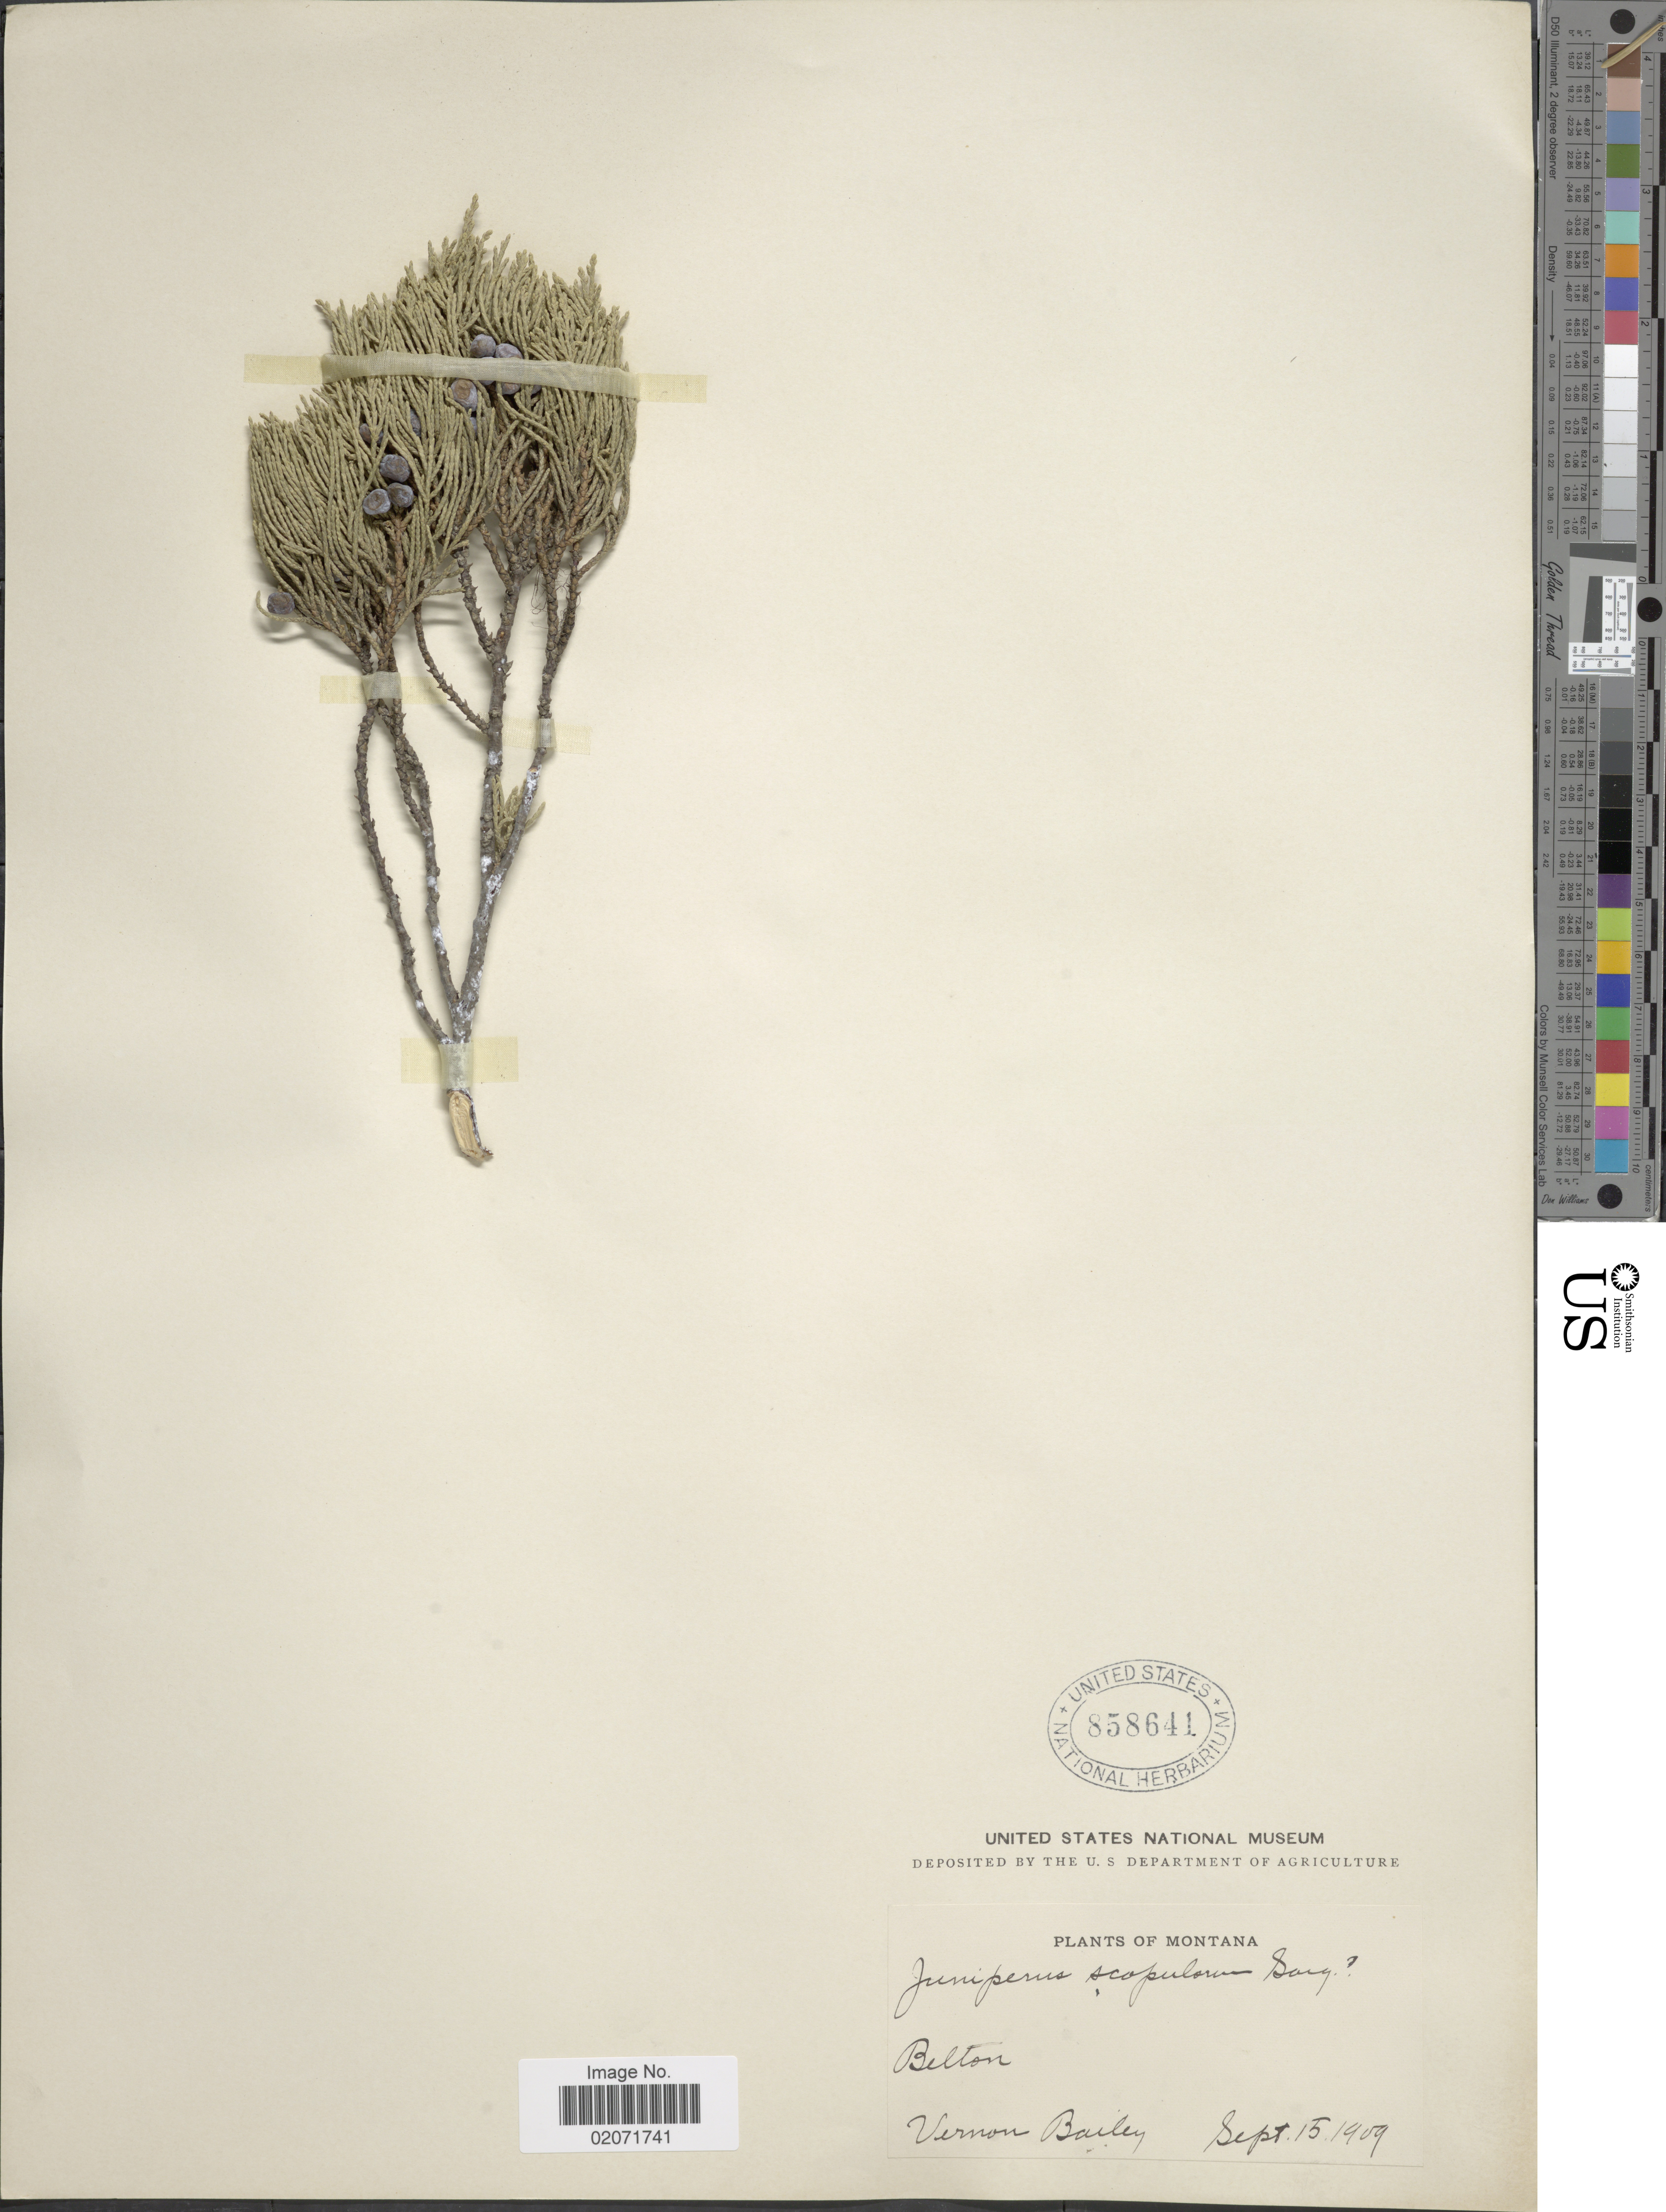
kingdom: Plantae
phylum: Tracheophyta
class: Pinopsida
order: Pinales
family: Cupressaceae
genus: Juniperus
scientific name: Juniperus scopulorum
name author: Sarg.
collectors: V. O. Bailey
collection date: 1909-09-15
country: United States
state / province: Montana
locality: Belton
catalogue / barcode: US 858641